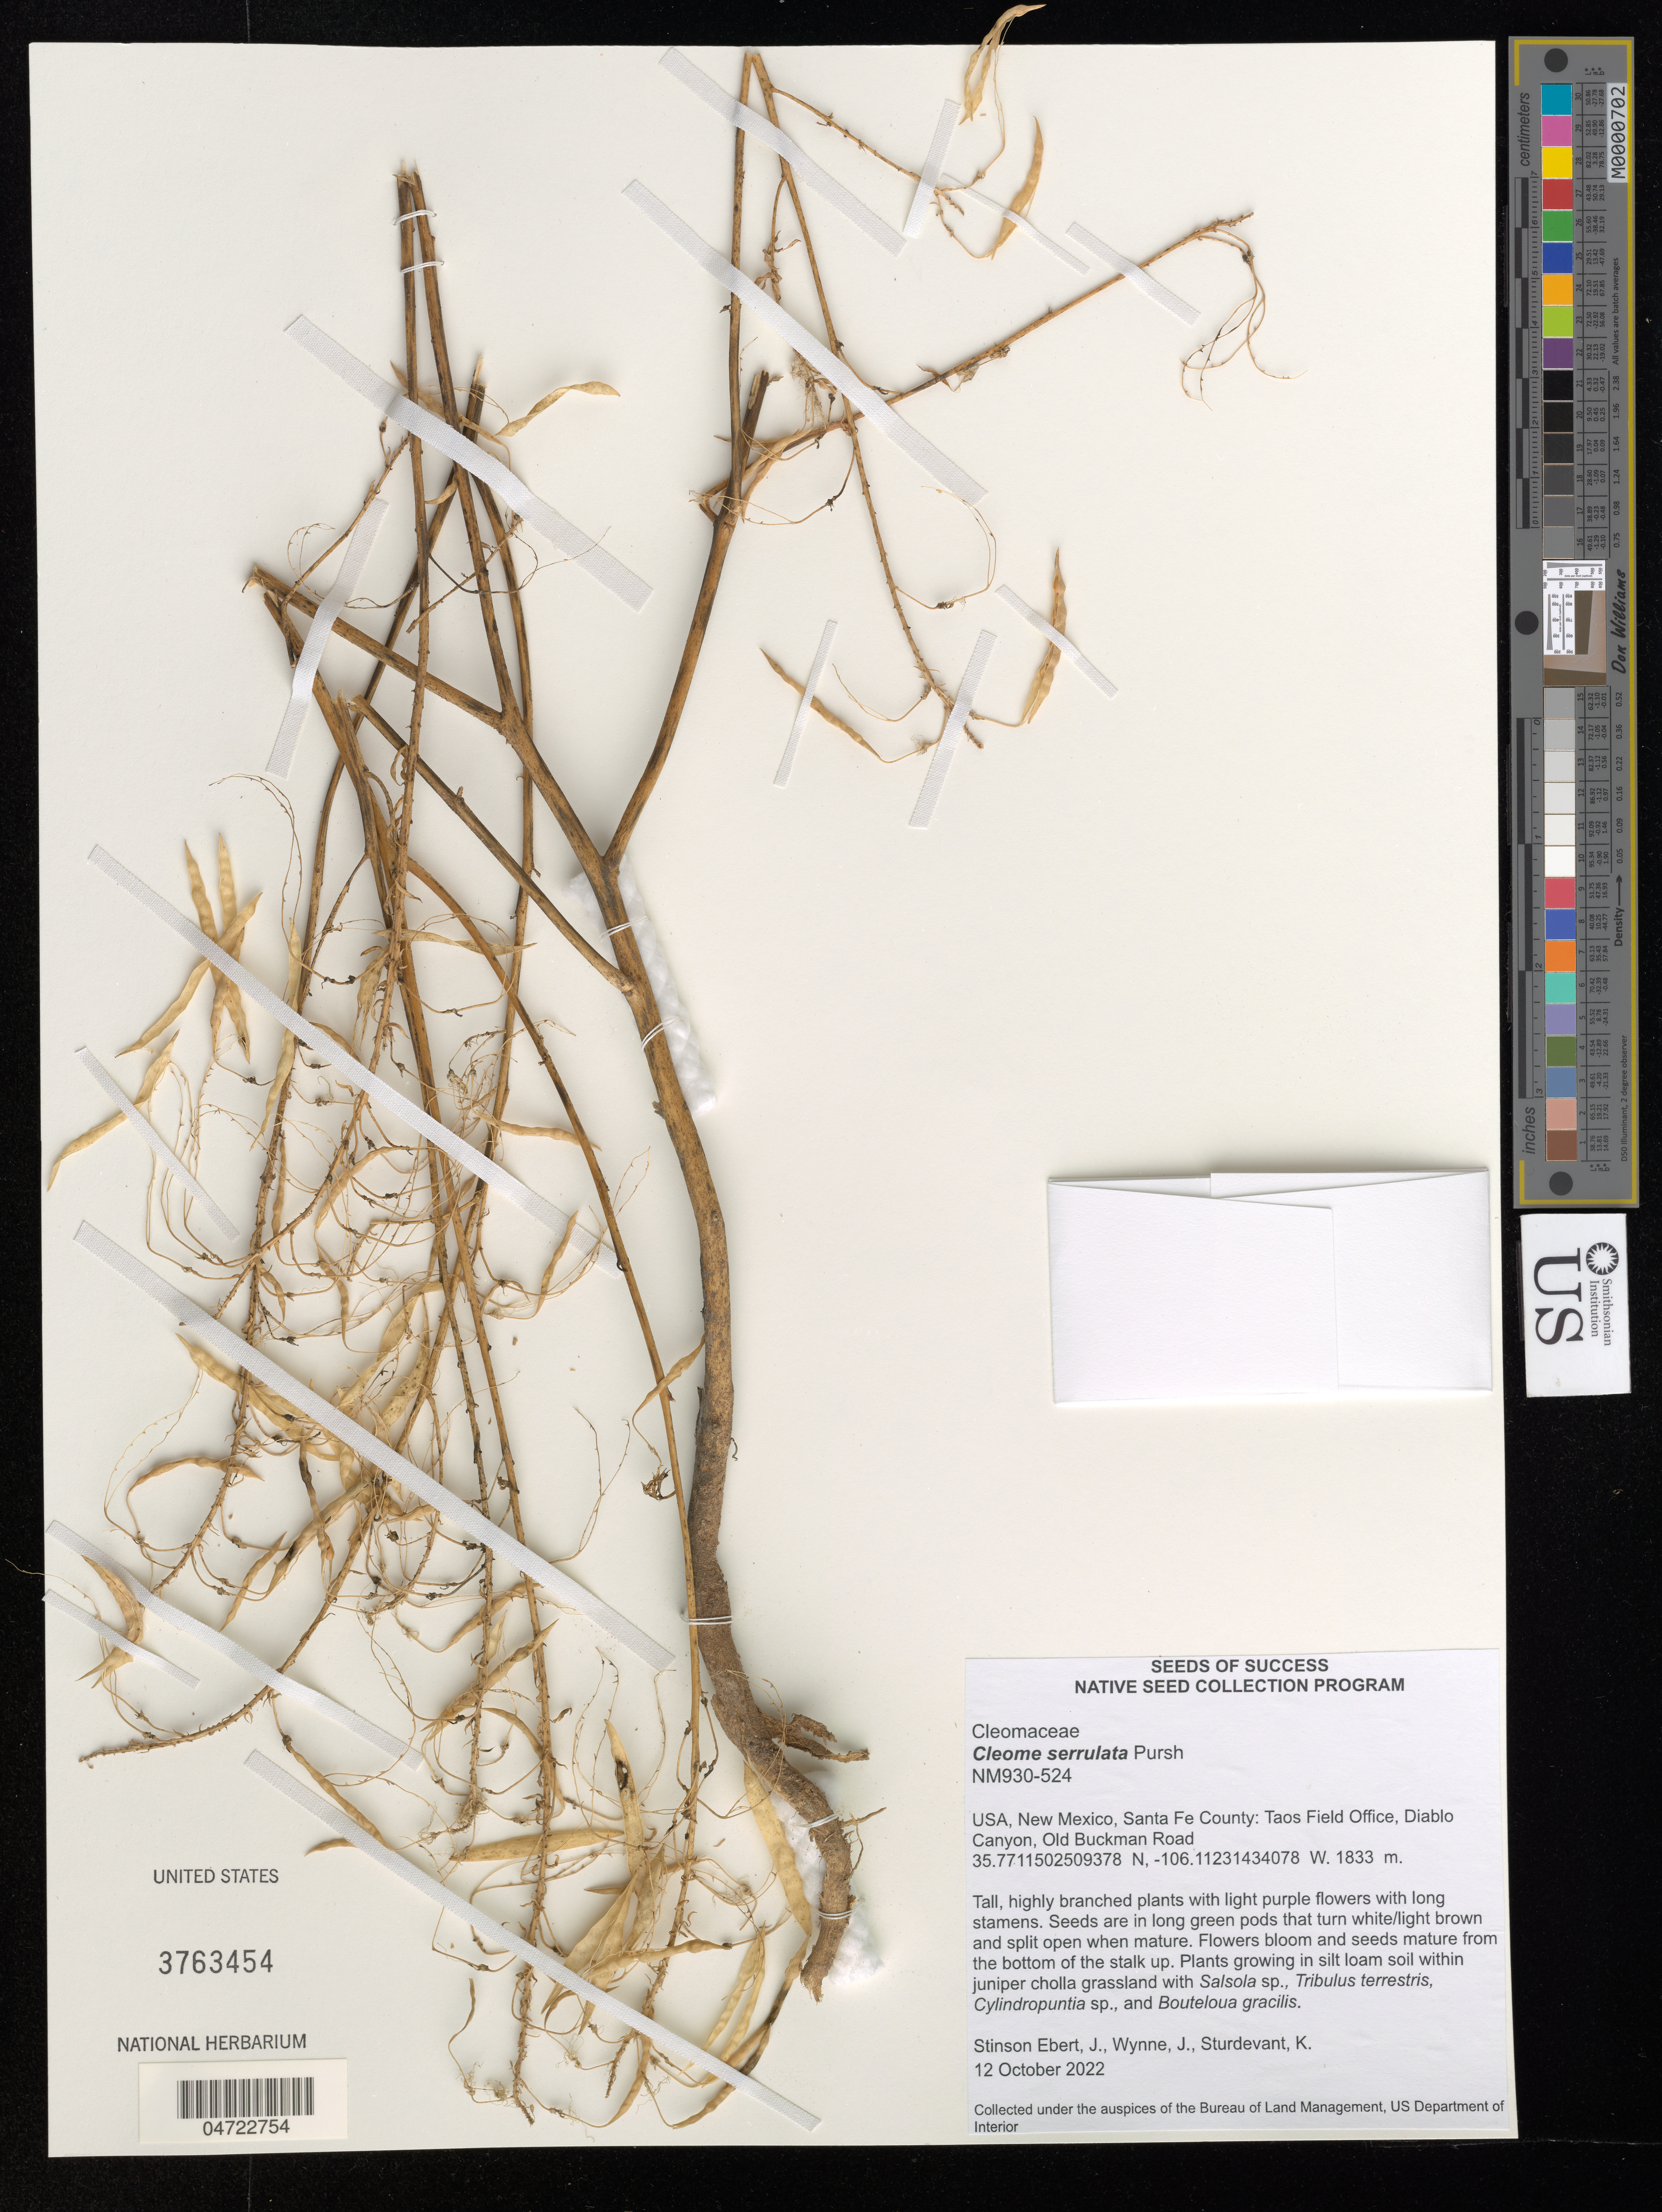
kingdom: Plantae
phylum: Tracheophyta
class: Magnoliopsida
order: Brassicales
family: Cleomaceae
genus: Cleomella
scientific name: Cleomella serrulata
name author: (Pursh) Roalson & J.C. Hall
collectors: J. Stinson Ebert, J. Wynne & K. Sturdevant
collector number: NM930-524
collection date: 2022-10-12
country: United States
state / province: New Mexico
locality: Santa Fe County: Taos Field Office, Diablo Canyon, Old Buckman Road.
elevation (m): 1833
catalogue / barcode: US 3763454